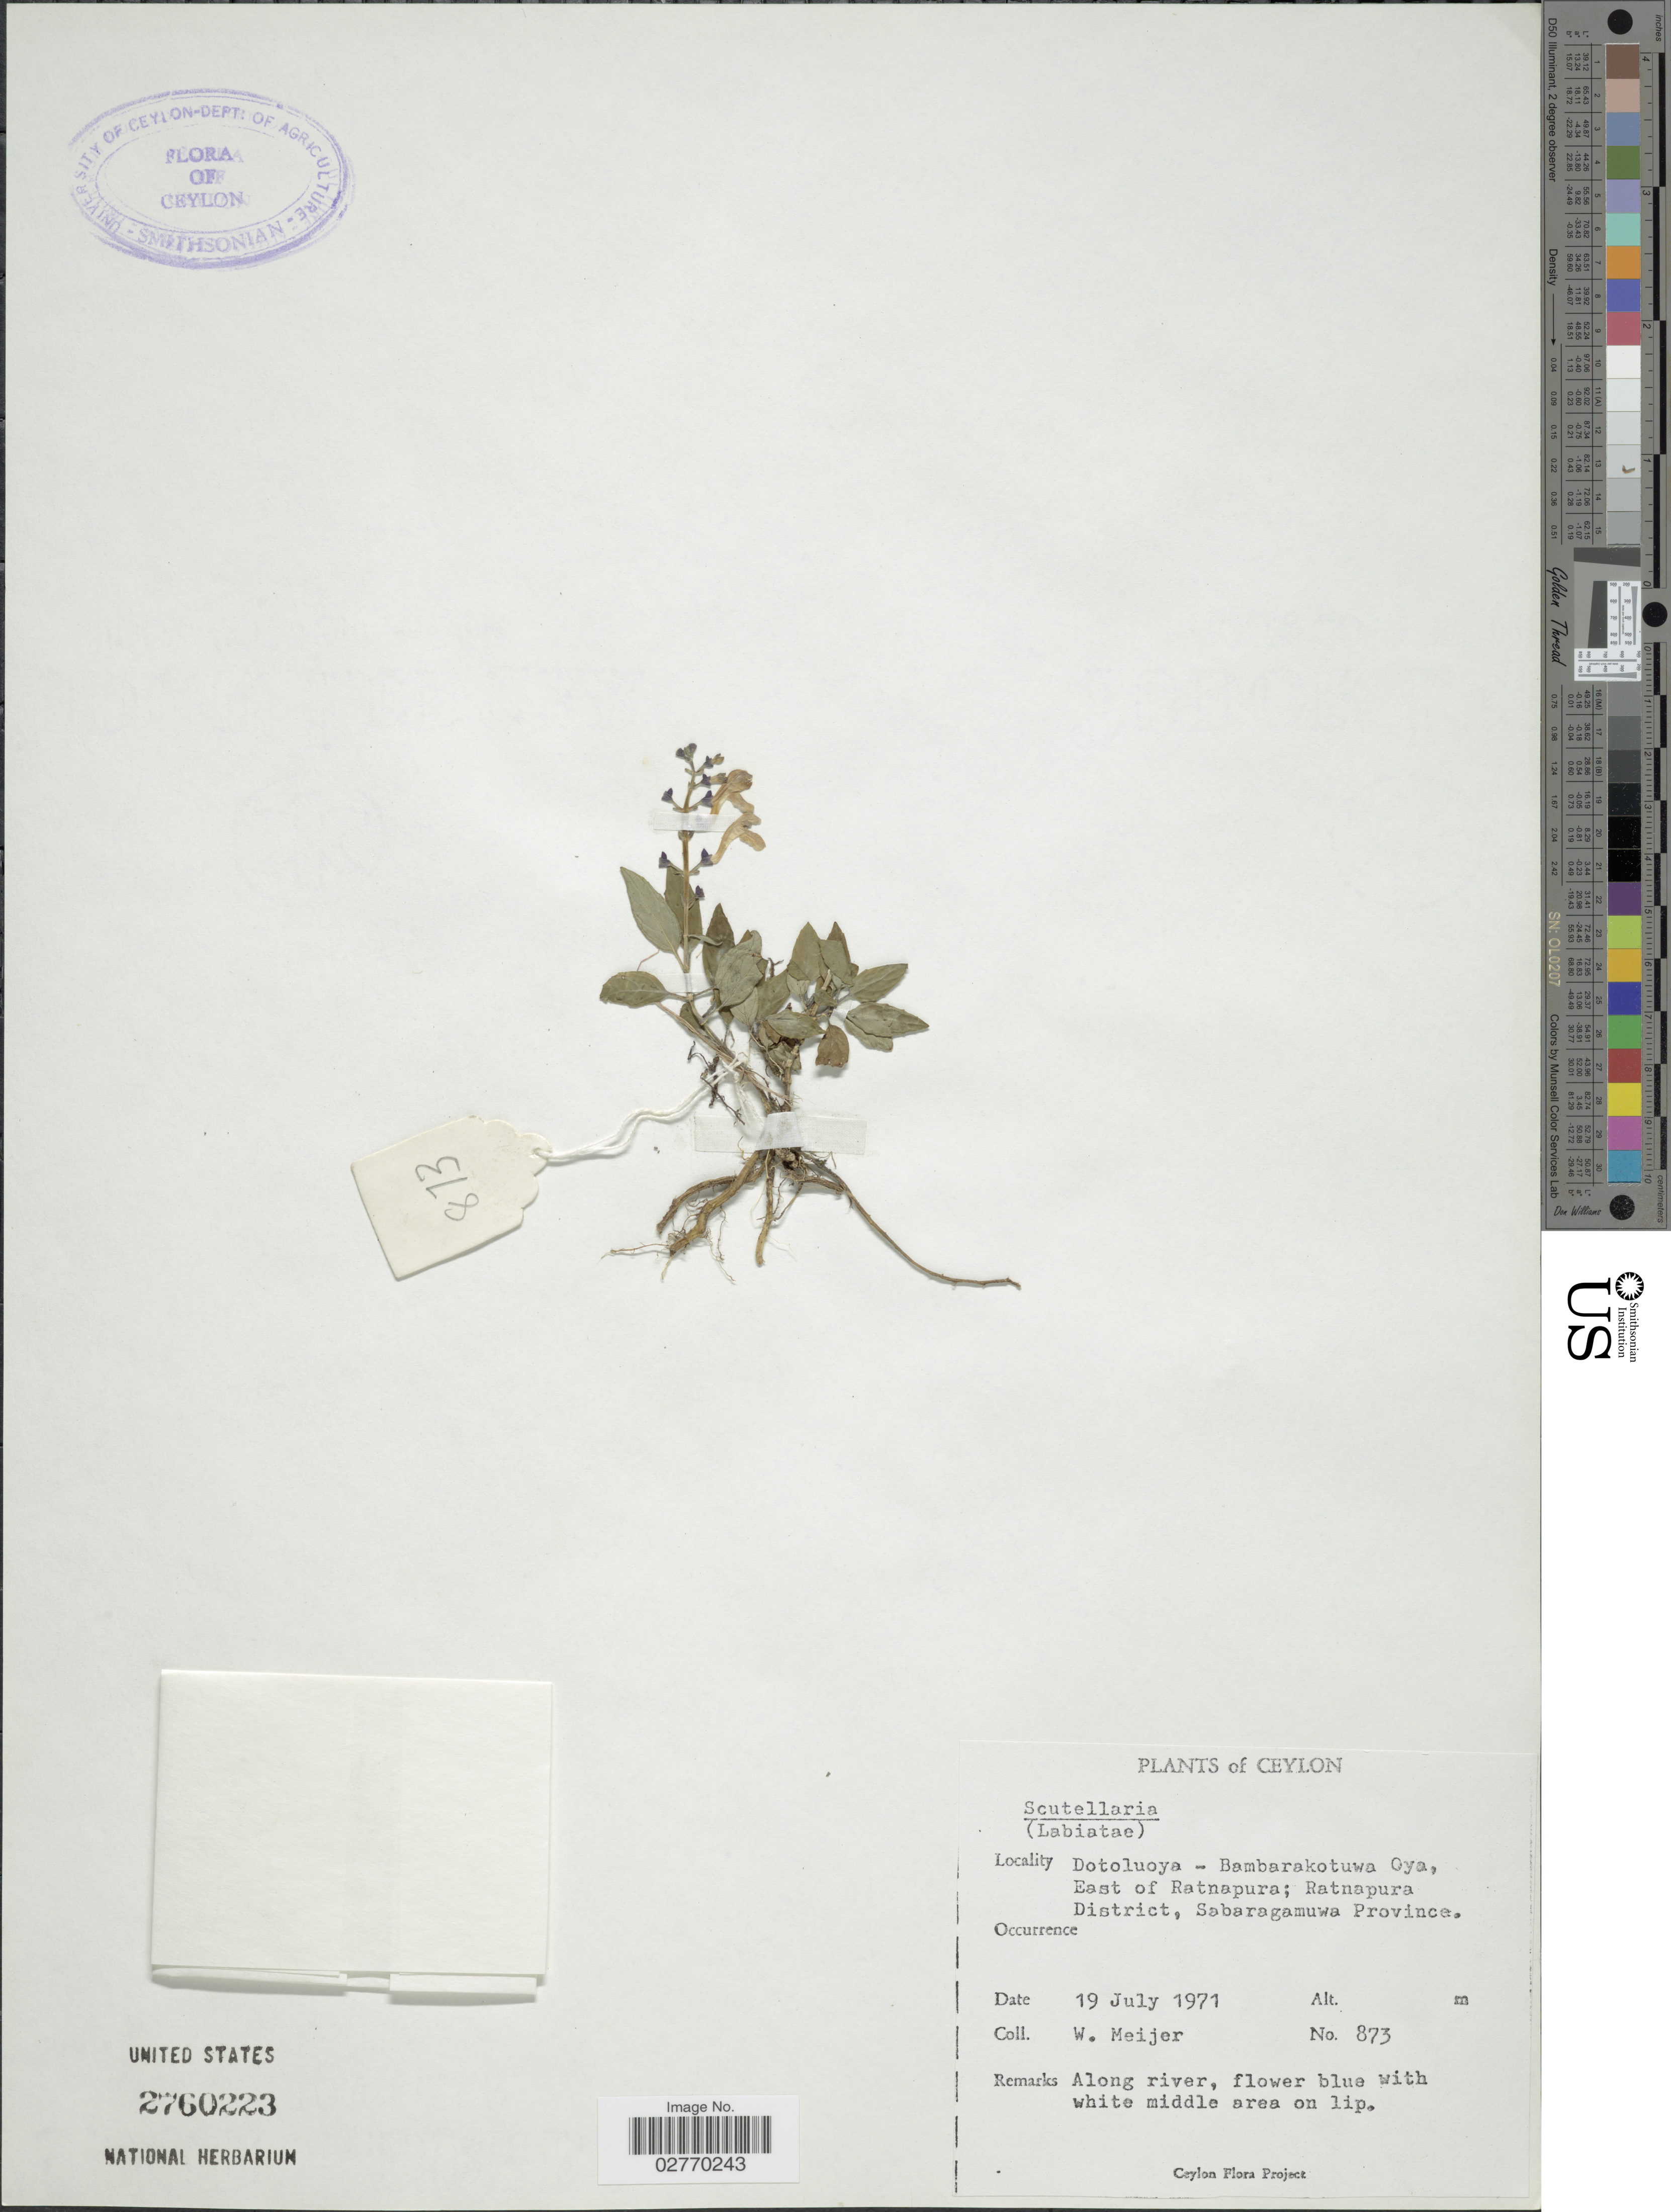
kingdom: Plantae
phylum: Tracheophyta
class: Magnoliopsida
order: Lamiales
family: Lamiaceae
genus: Scutellaria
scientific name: Scutellaria sp.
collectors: W. Meijer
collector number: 873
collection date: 1971-07-19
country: Sri Lanka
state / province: Sabaragamuwa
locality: Ceylon. Dotoluoya-Bambarakotuwa Oya, East of Ratnapura; Ratnapura District, Sabaragamuwa Province.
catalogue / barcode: US 2760223